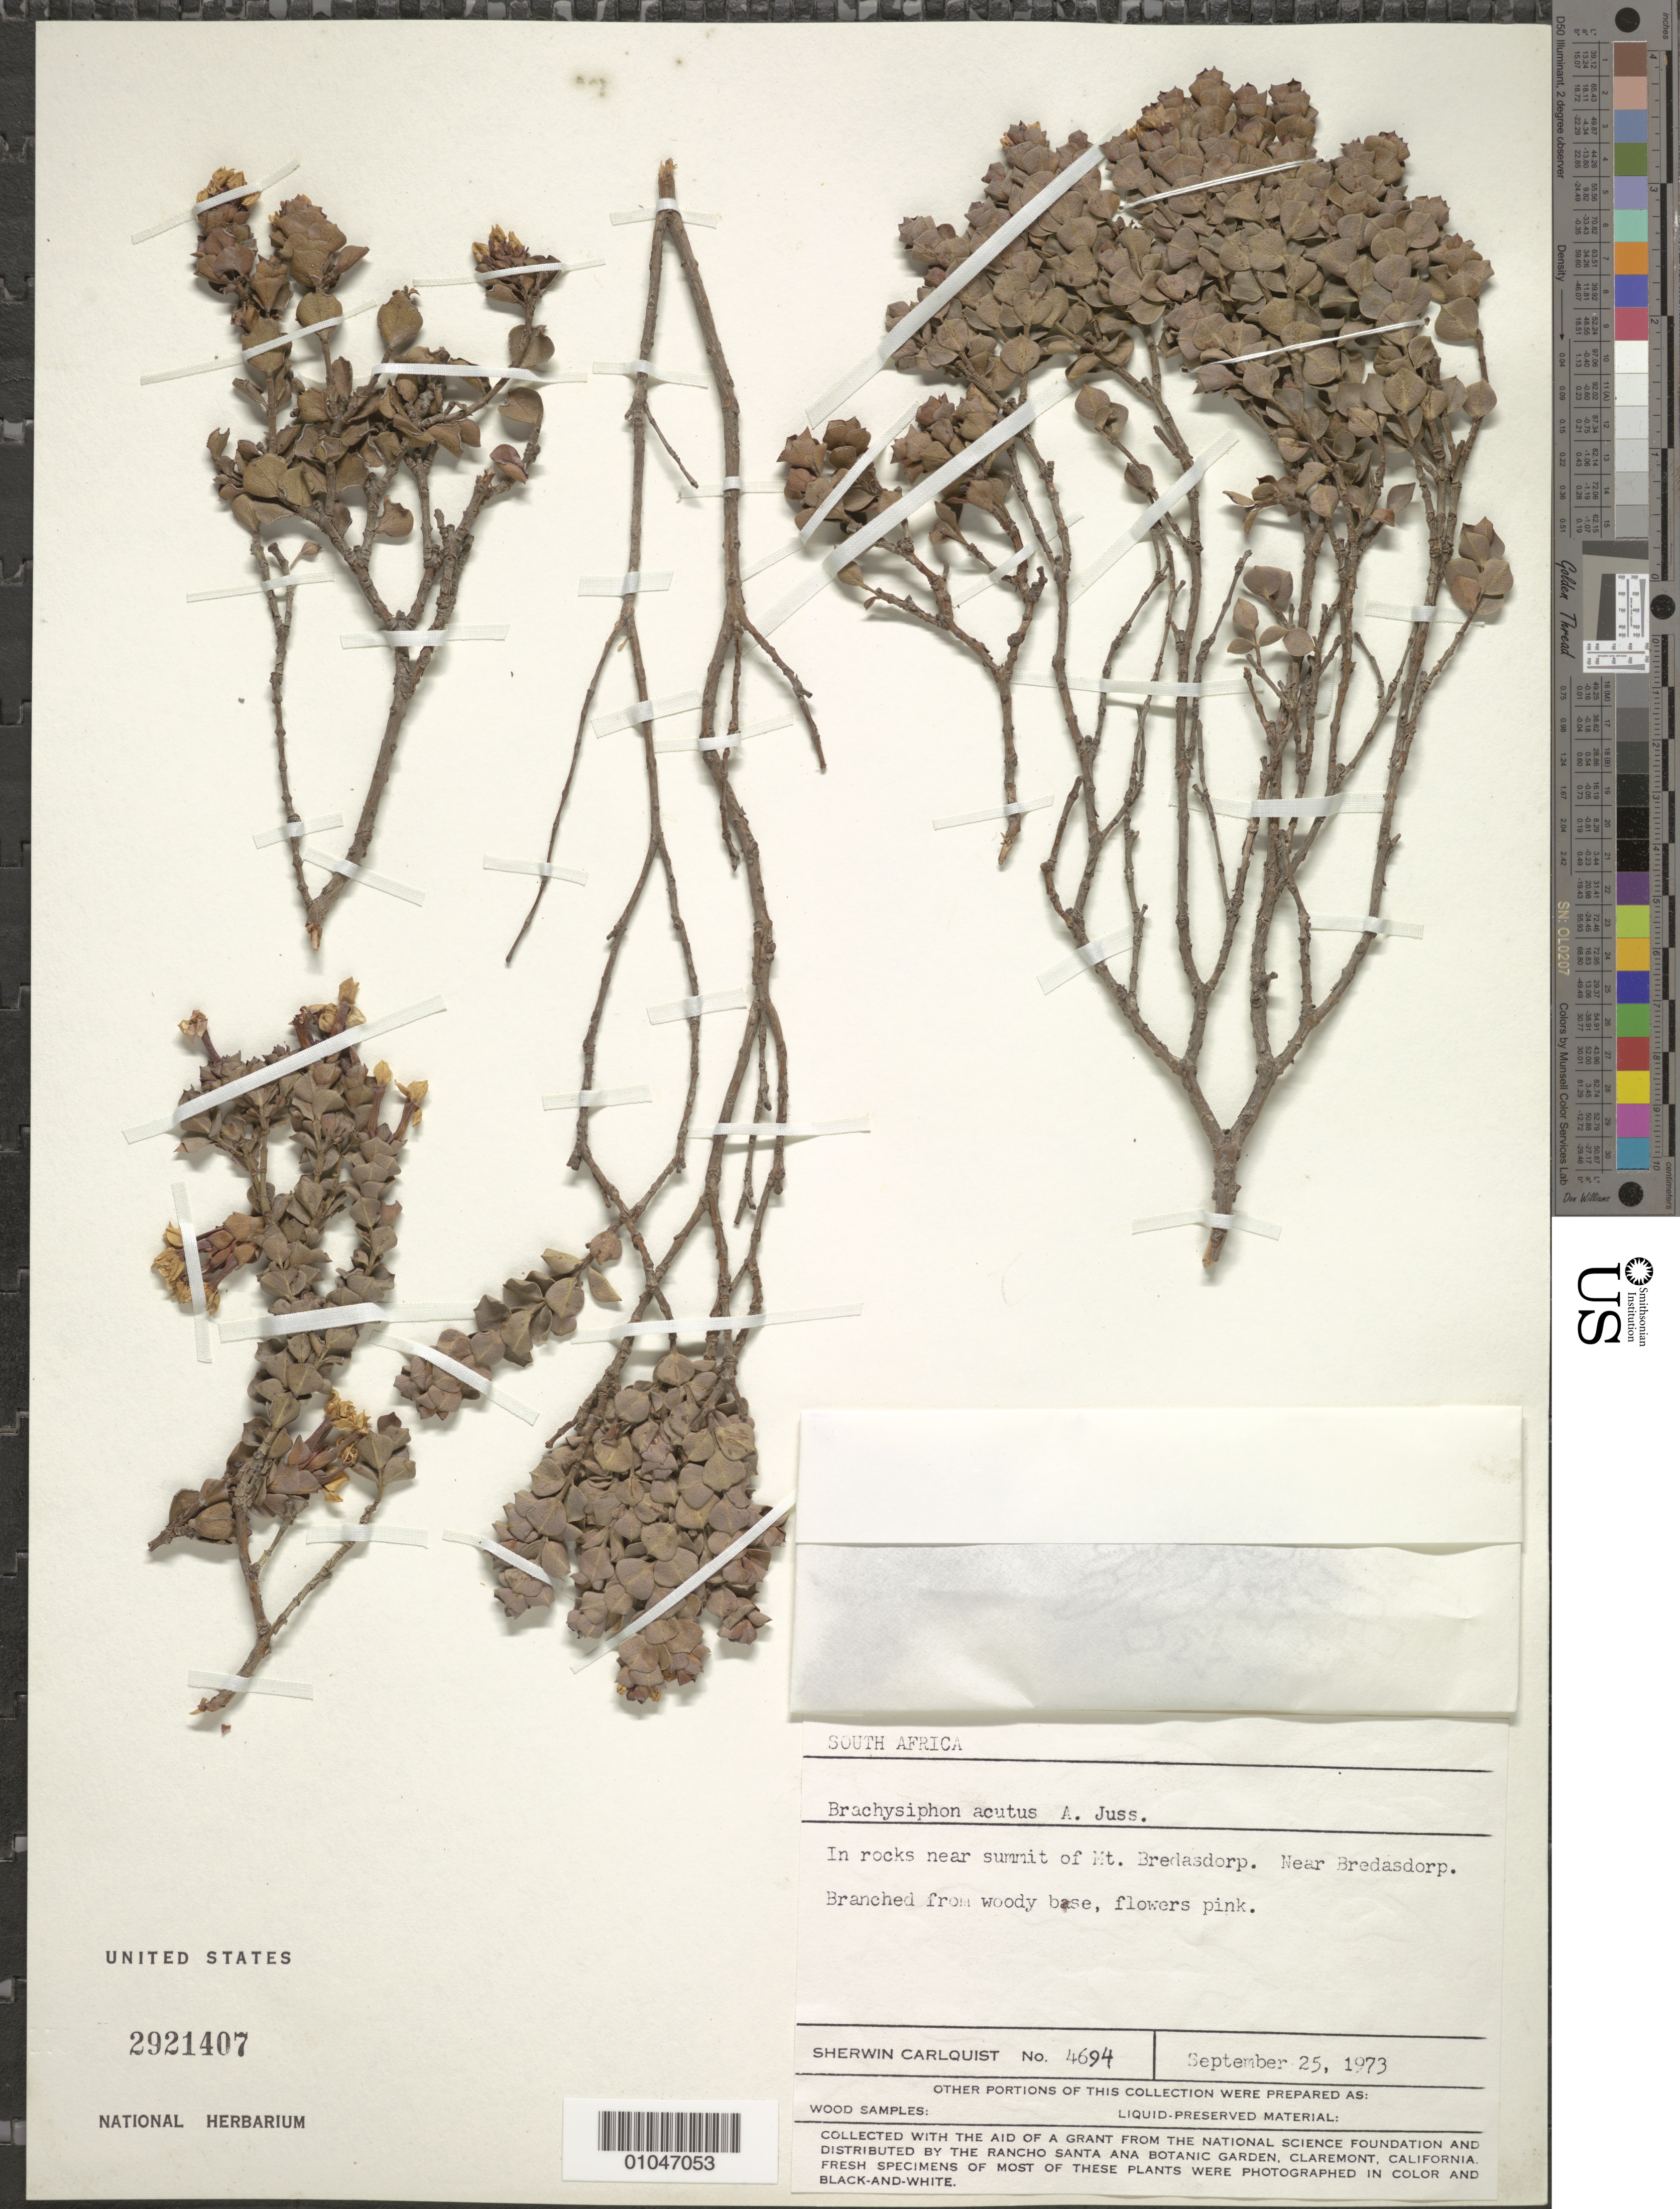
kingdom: Plantae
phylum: Tracheophyta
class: Magnoliopsida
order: Myrtales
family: Penaeaceae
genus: Brachysiphon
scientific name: Brachysiphon acutus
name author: (Thunb.) A. Juss.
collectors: S. Carlquist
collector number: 4694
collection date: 1973-09-25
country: South Africa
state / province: Western Cape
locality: Near summit of Mt. Bredasdorp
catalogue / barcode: US 2921407